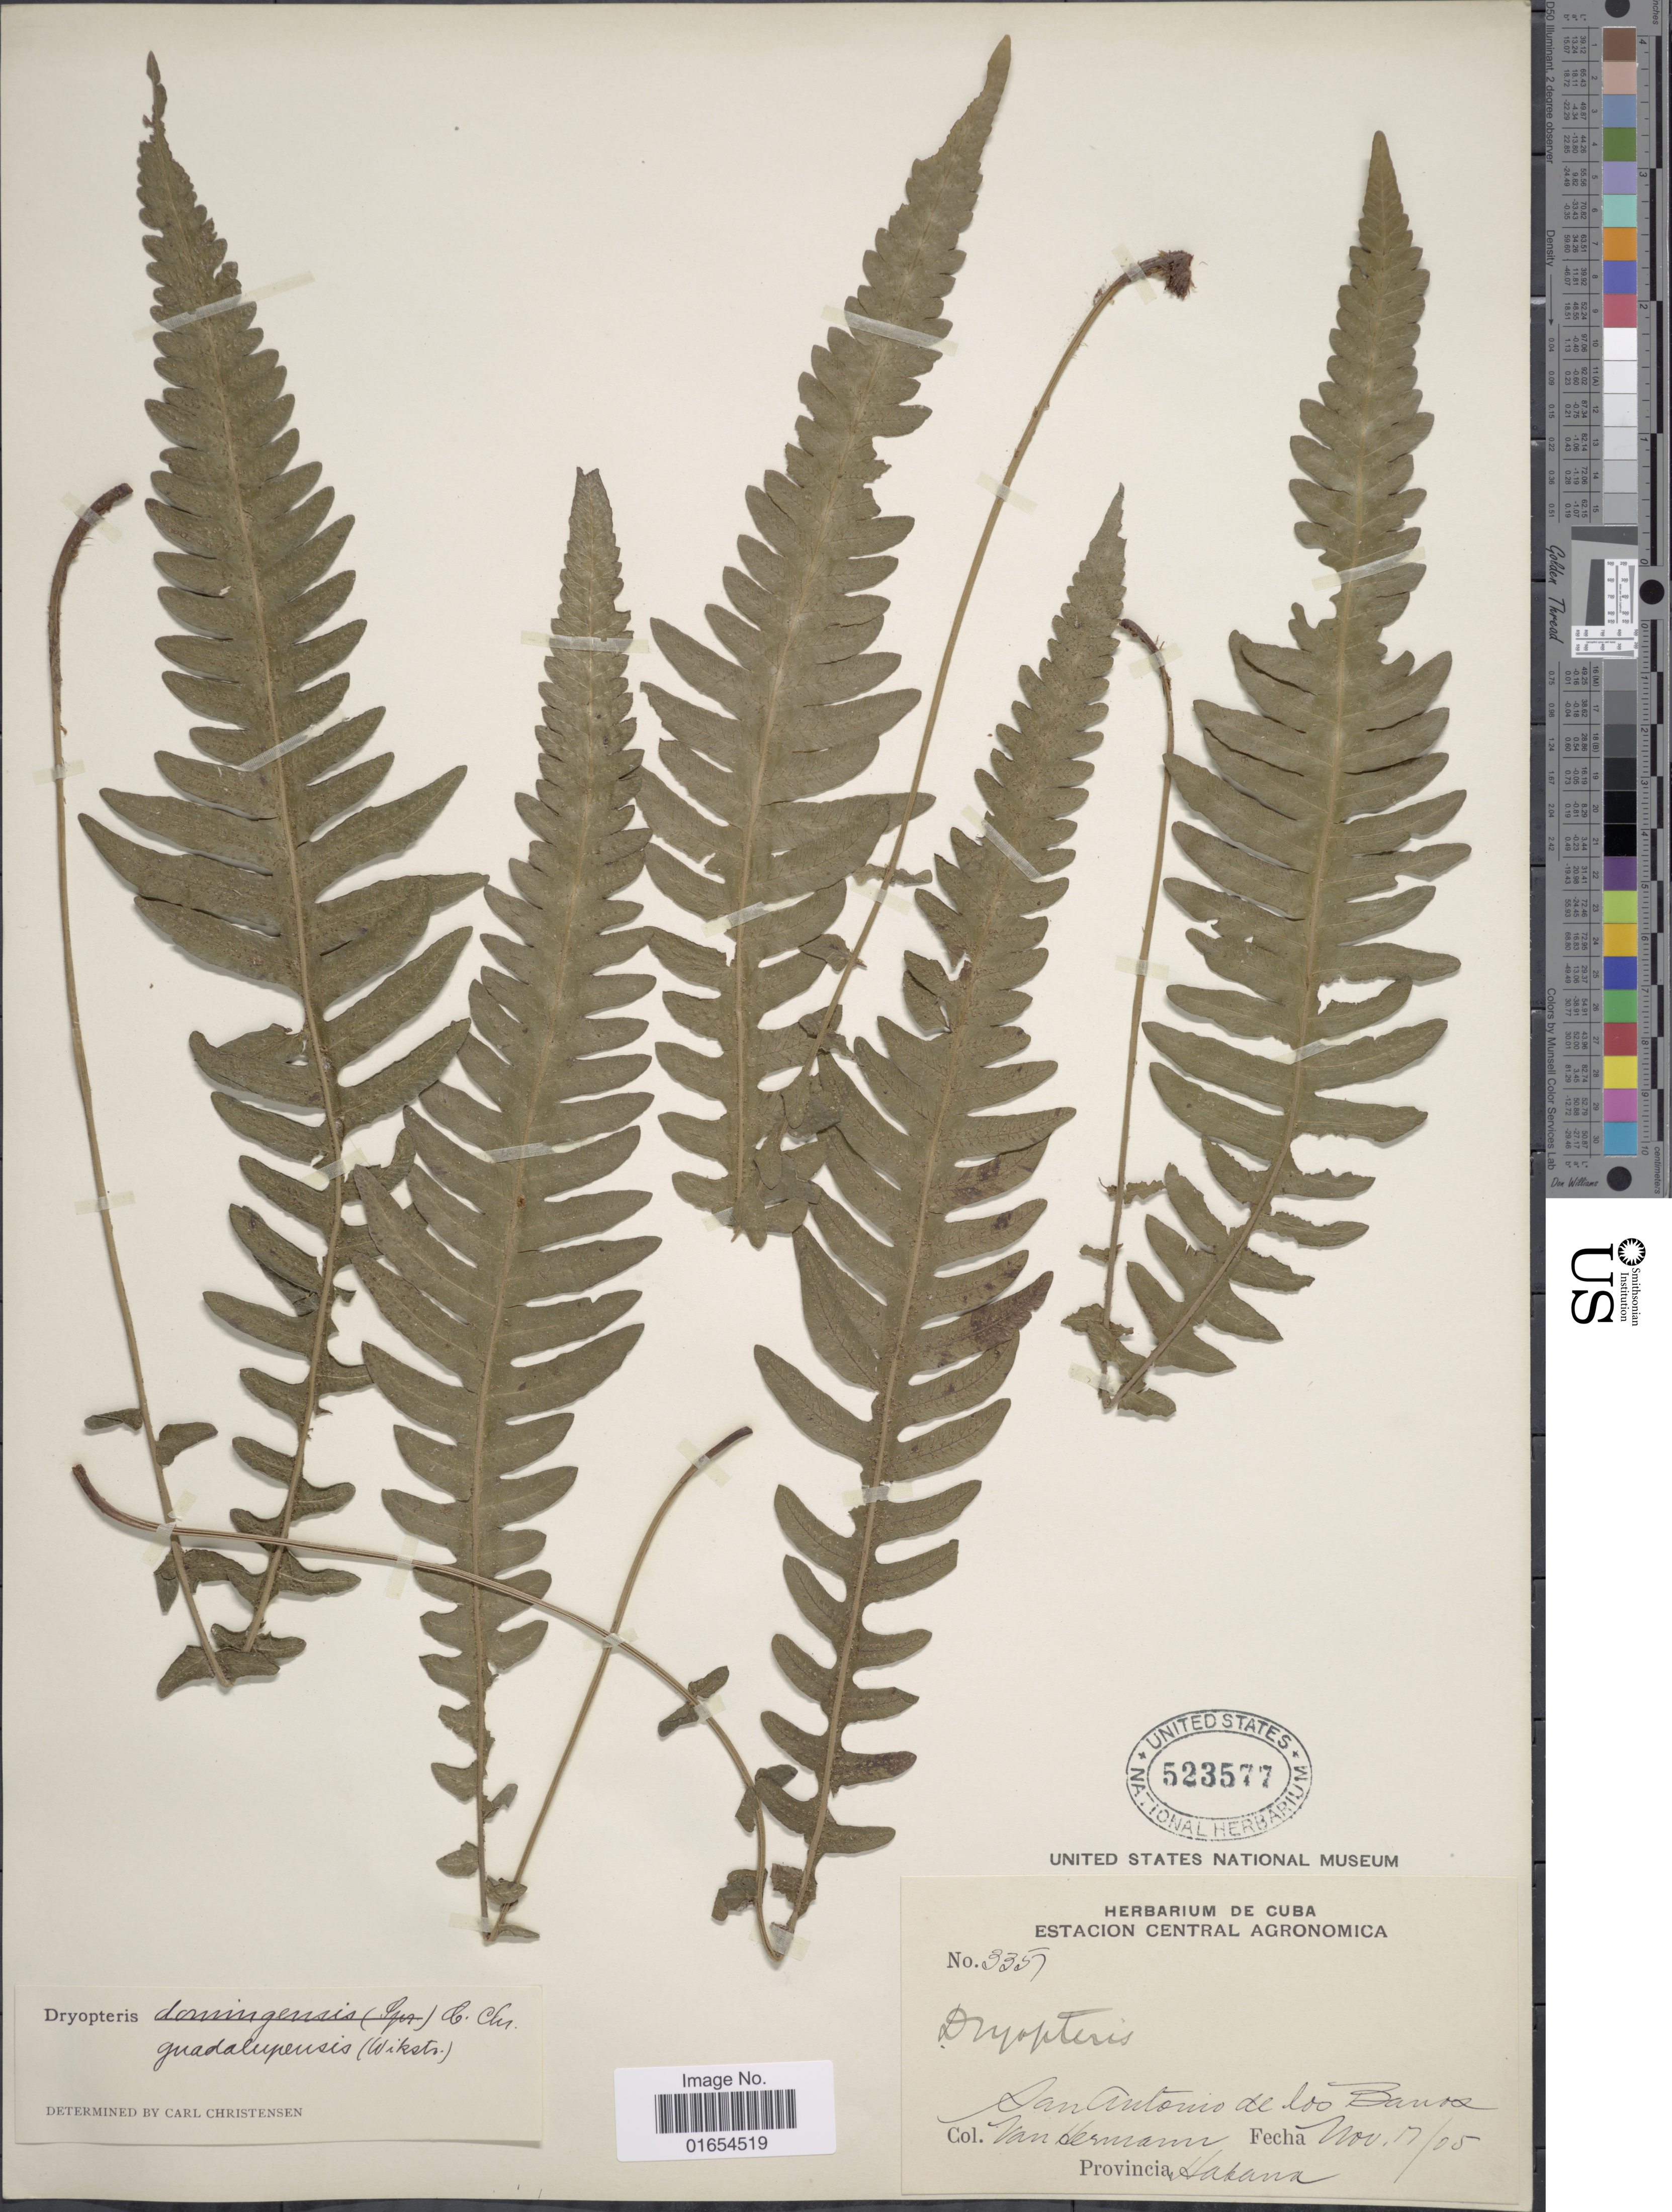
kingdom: Plantae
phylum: Tracheophyta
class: Polypodiopsida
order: Polypodiales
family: Thelypteridaceae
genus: Goniopteris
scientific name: Goniopteris guadelupensis (Wikstr.) comb. nov., ined 2015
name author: (Wikstr.)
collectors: H. A. Van Hermann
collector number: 3357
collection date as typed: Transcribed d/m/y: 17/11/5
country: Cuba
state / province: La Habana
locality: San Antonio de los Banos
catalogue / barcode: US 523577